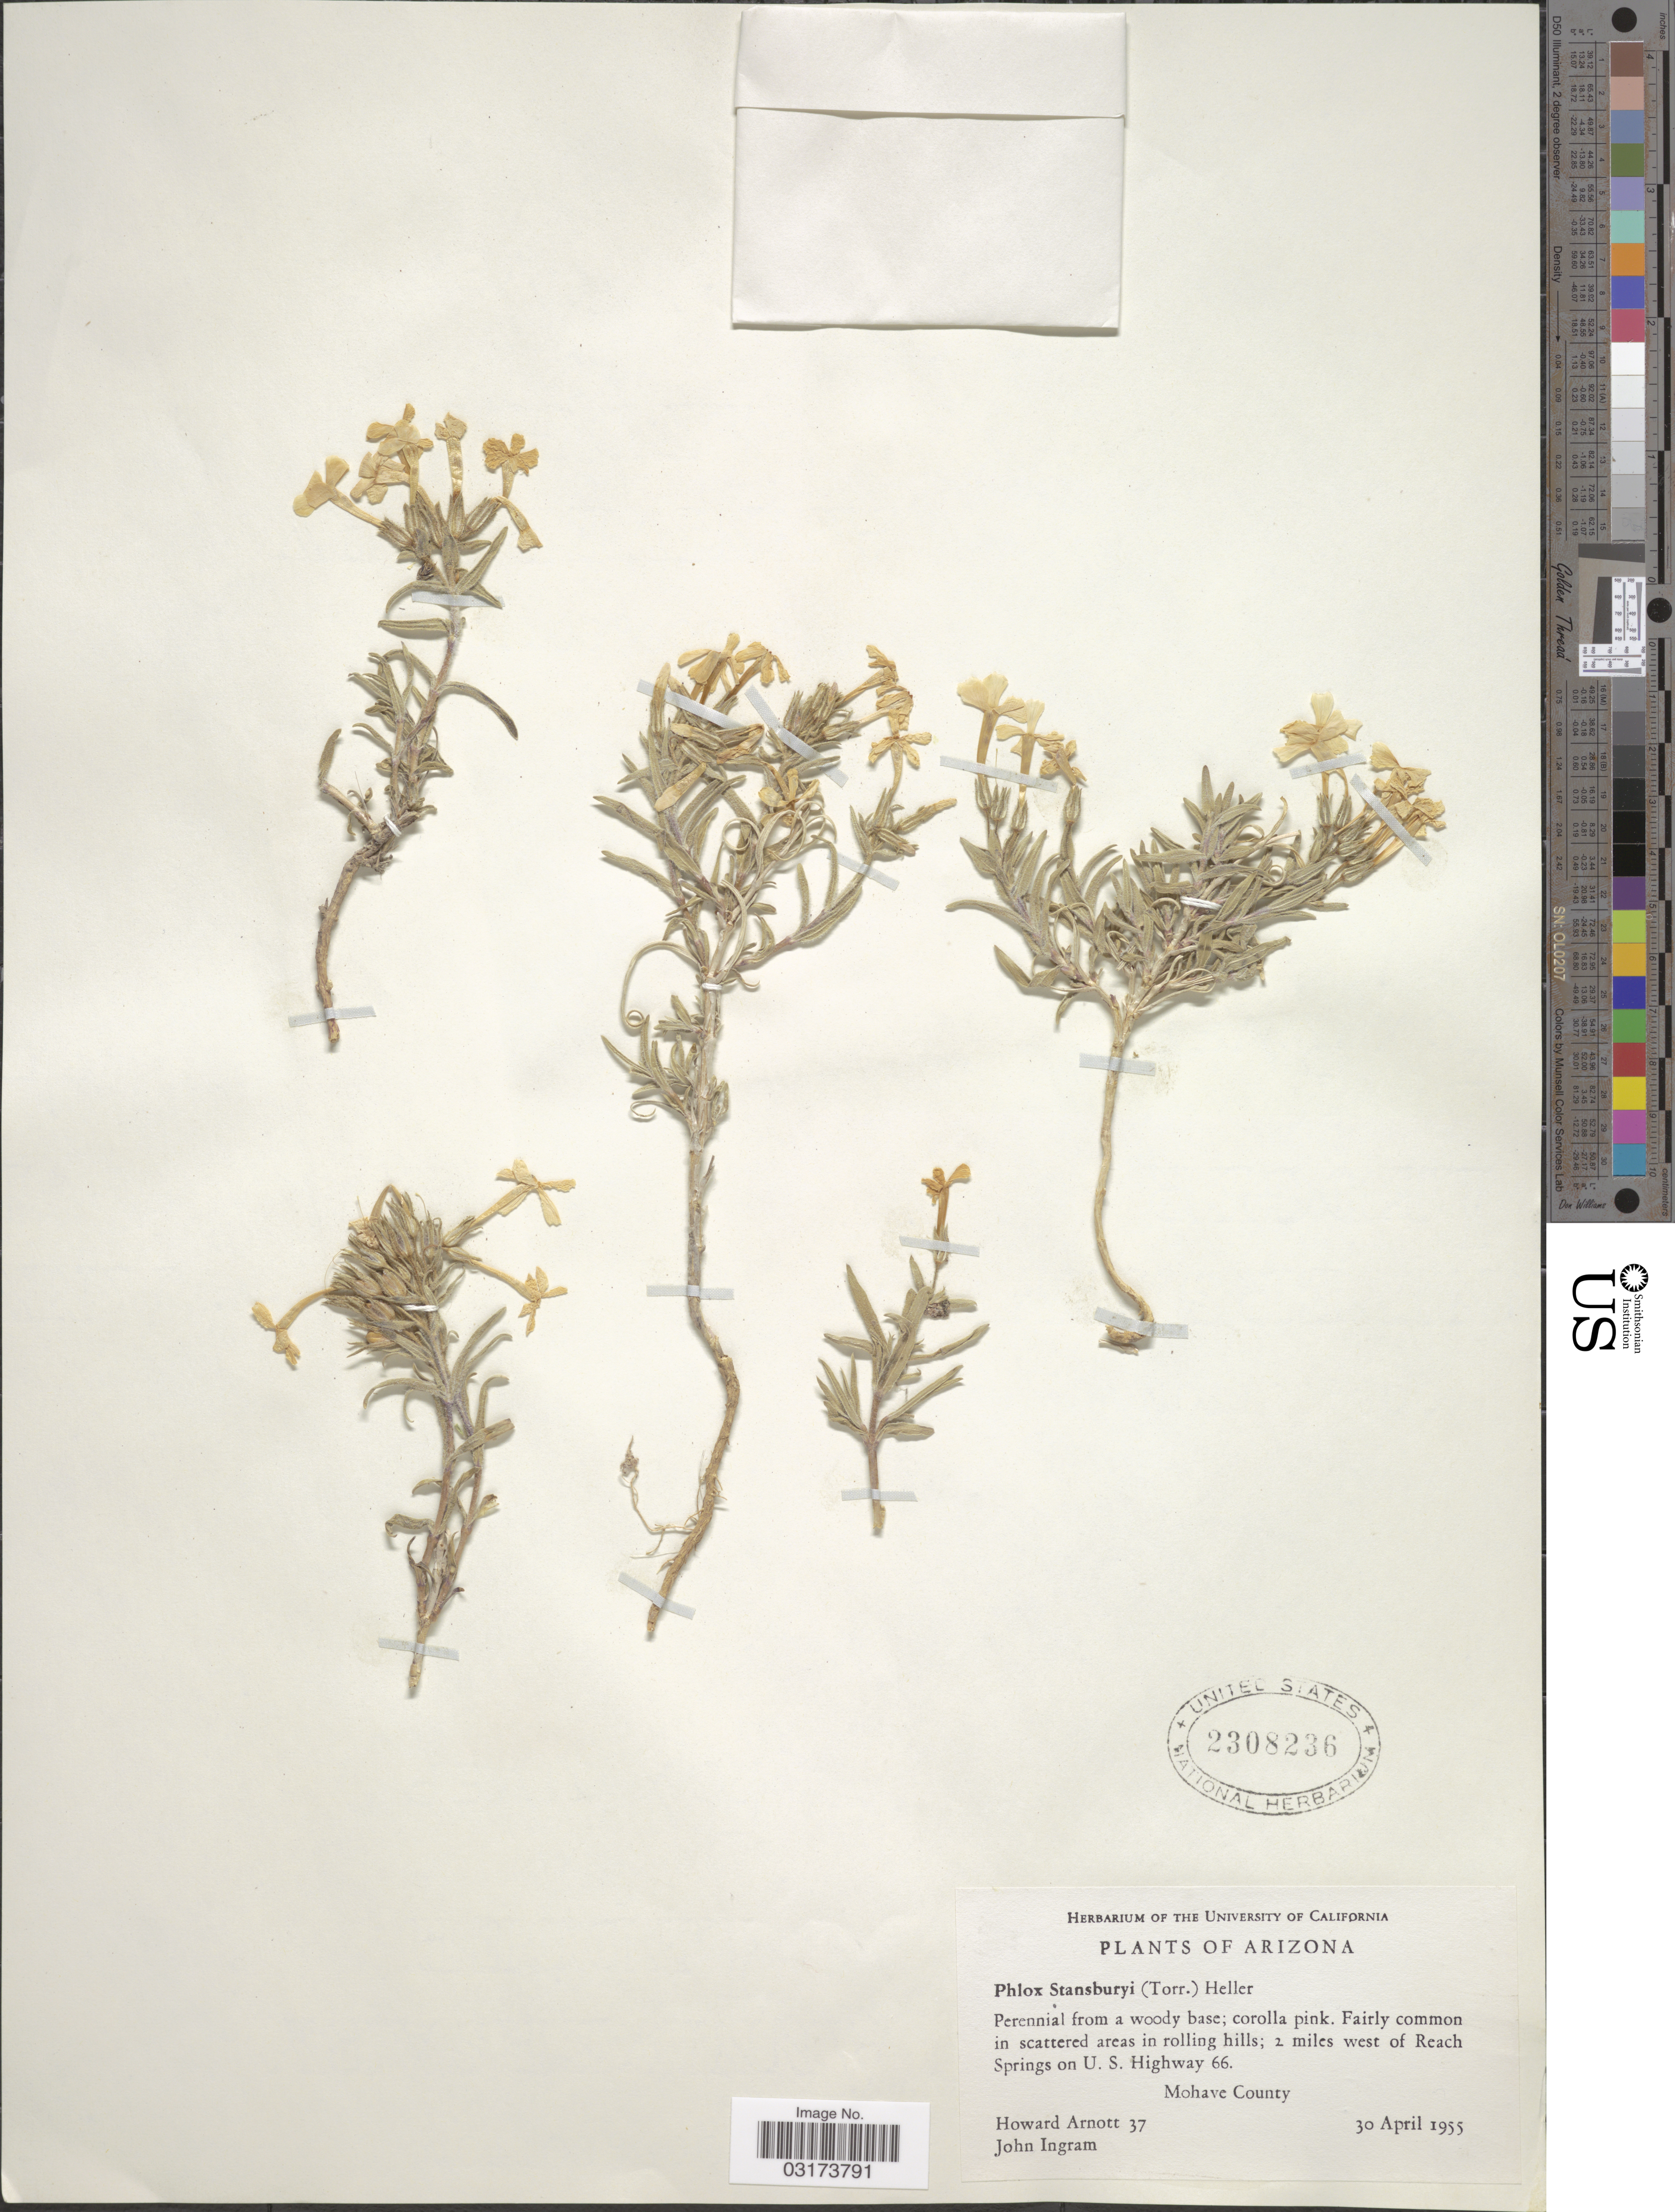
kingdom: Plantae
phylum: Tracheophyta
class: Magnoliopsida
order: Ericales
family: Polemoniaceae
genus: Phlox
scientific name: Phlox stansburyi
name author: (Torr.) A. Heller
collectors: H. J. Arnott & J. W. Ingram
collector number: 37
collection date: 1955-04-30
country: United States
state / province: Arizona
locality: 2 miles west of Reach Springs on U. S. Highway 66. Mohave County.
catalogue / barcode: US 2308236